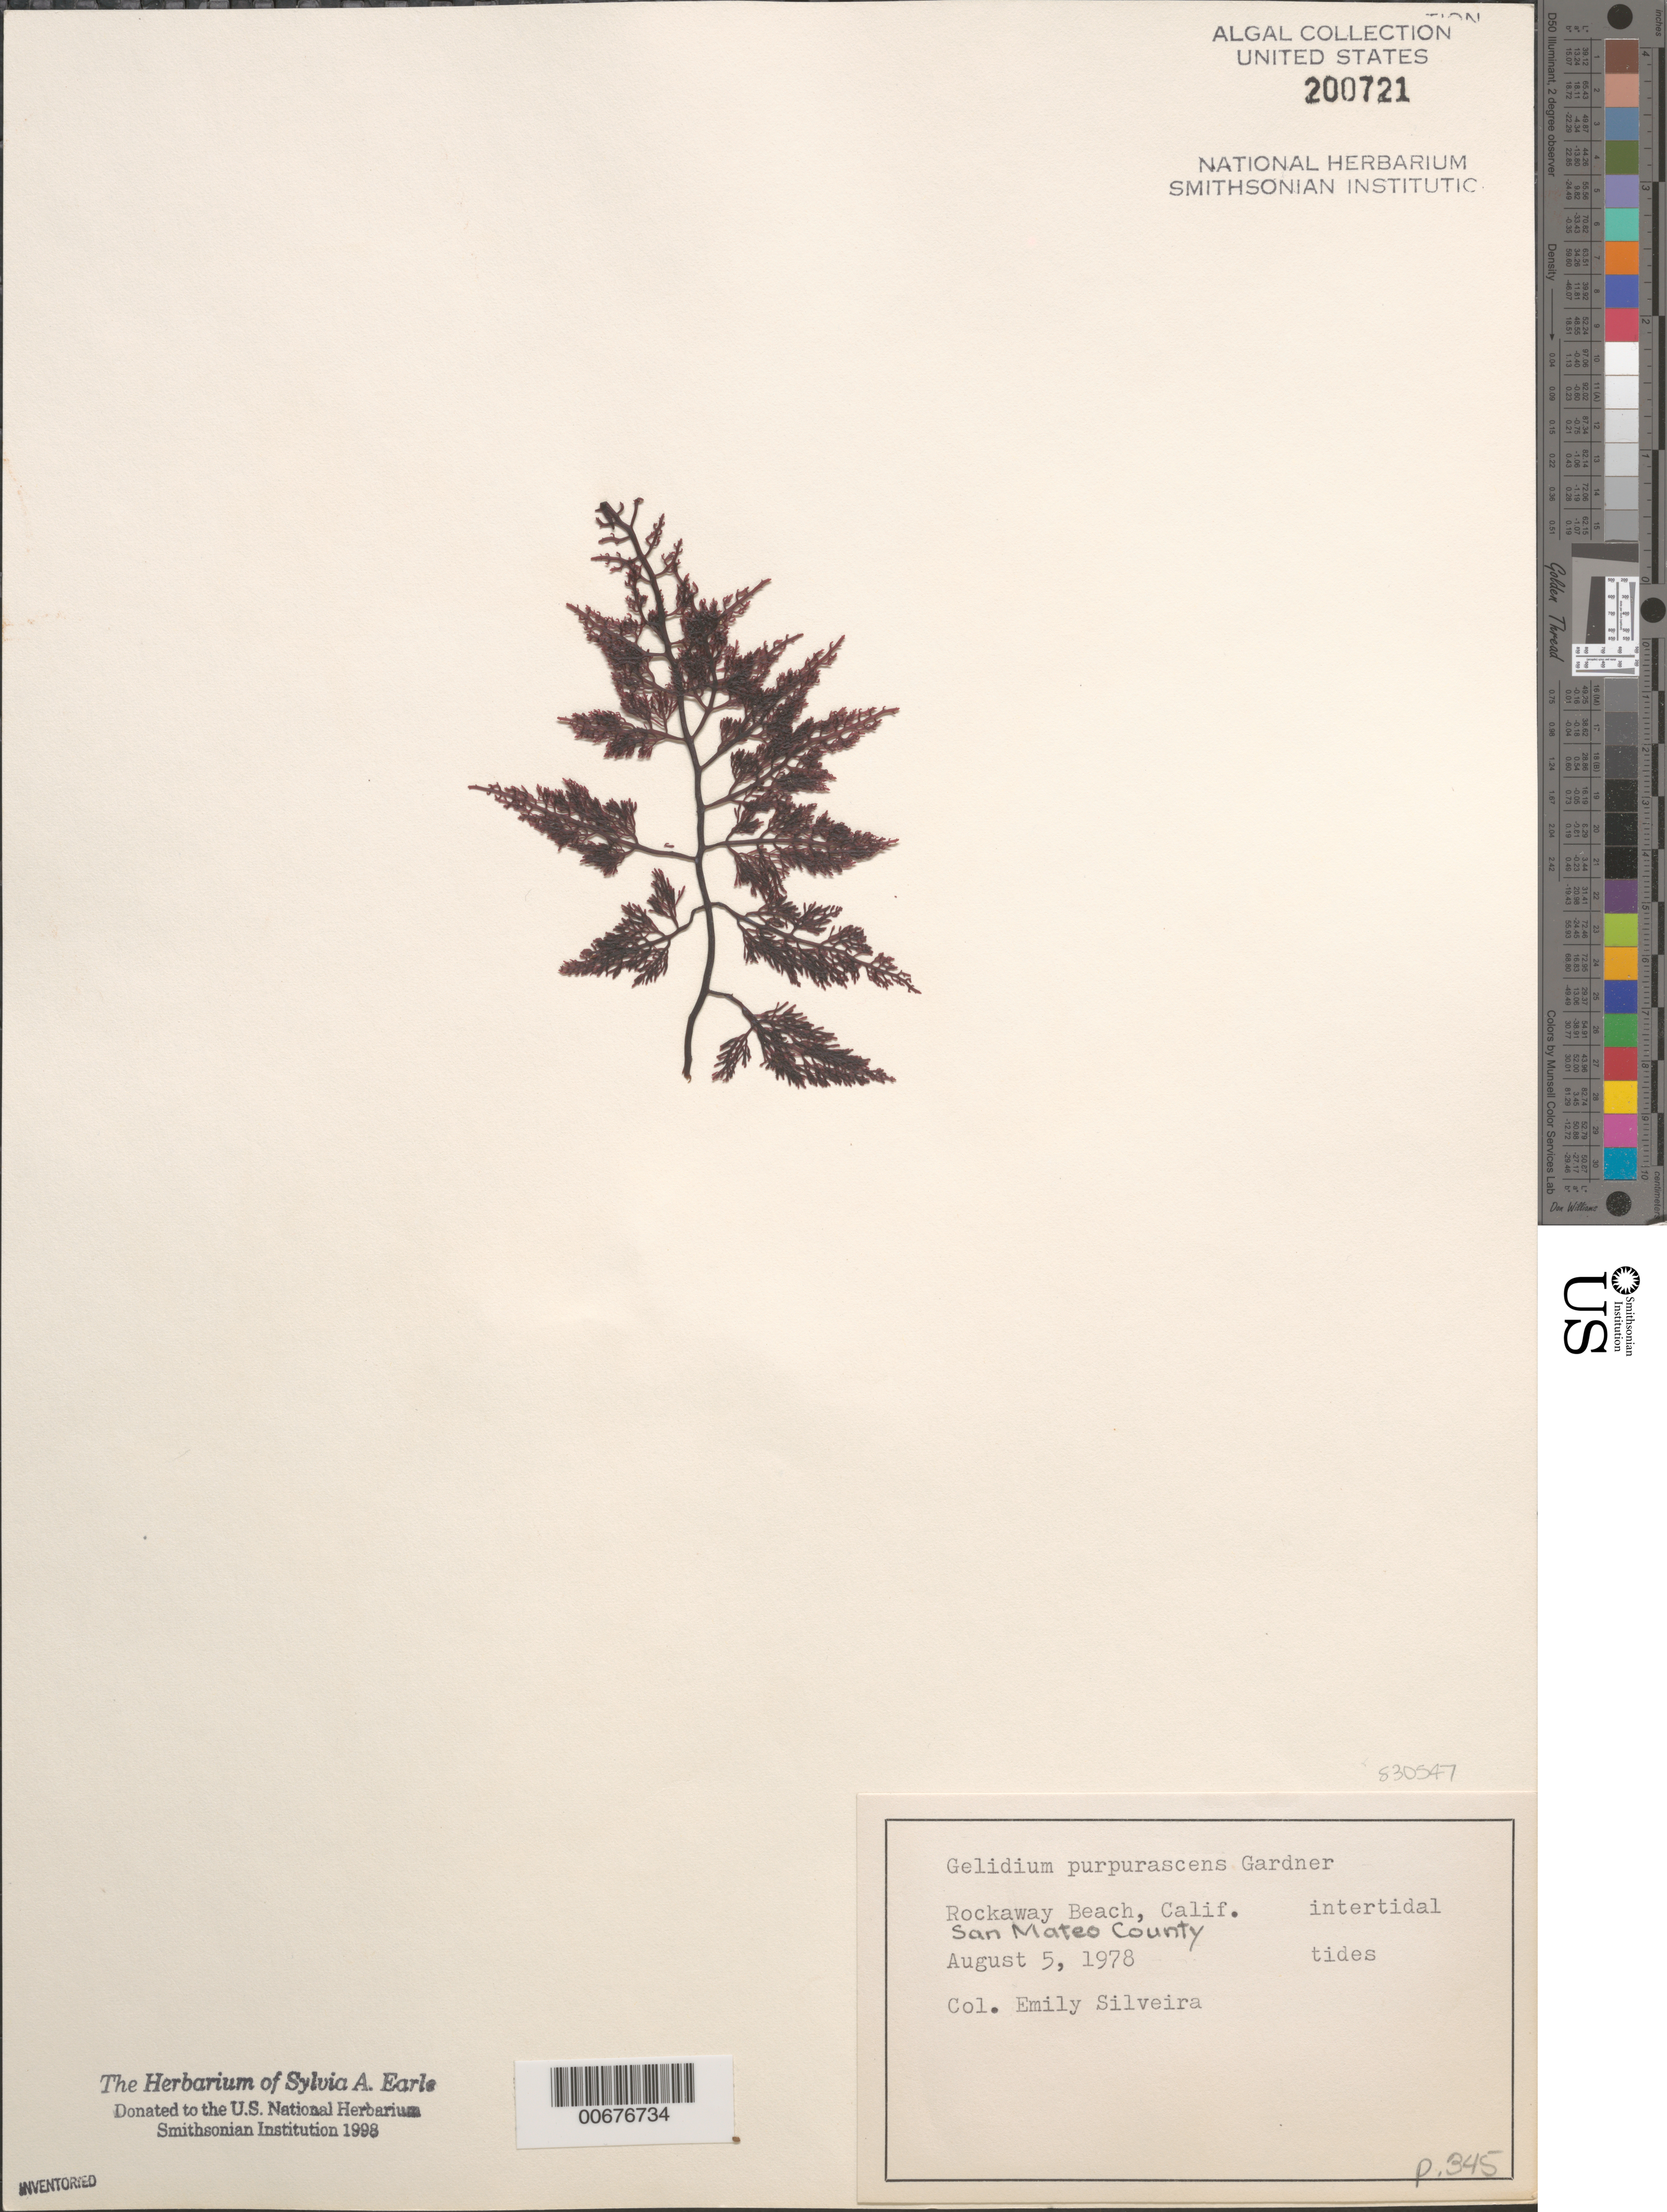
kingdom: Plantae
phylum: Rhodophyta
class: Florideophyceae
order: Gelidiales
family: Gelidiaceae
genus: Gelidium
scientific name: Gelidium purpurascens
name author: N.L. Gardner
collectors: E. A. Silveira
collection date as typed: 05 Aug 1978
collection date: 1978-08-05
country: United States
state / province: California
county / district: San Mateo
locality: Rockaway Beach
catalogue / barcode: US 200721